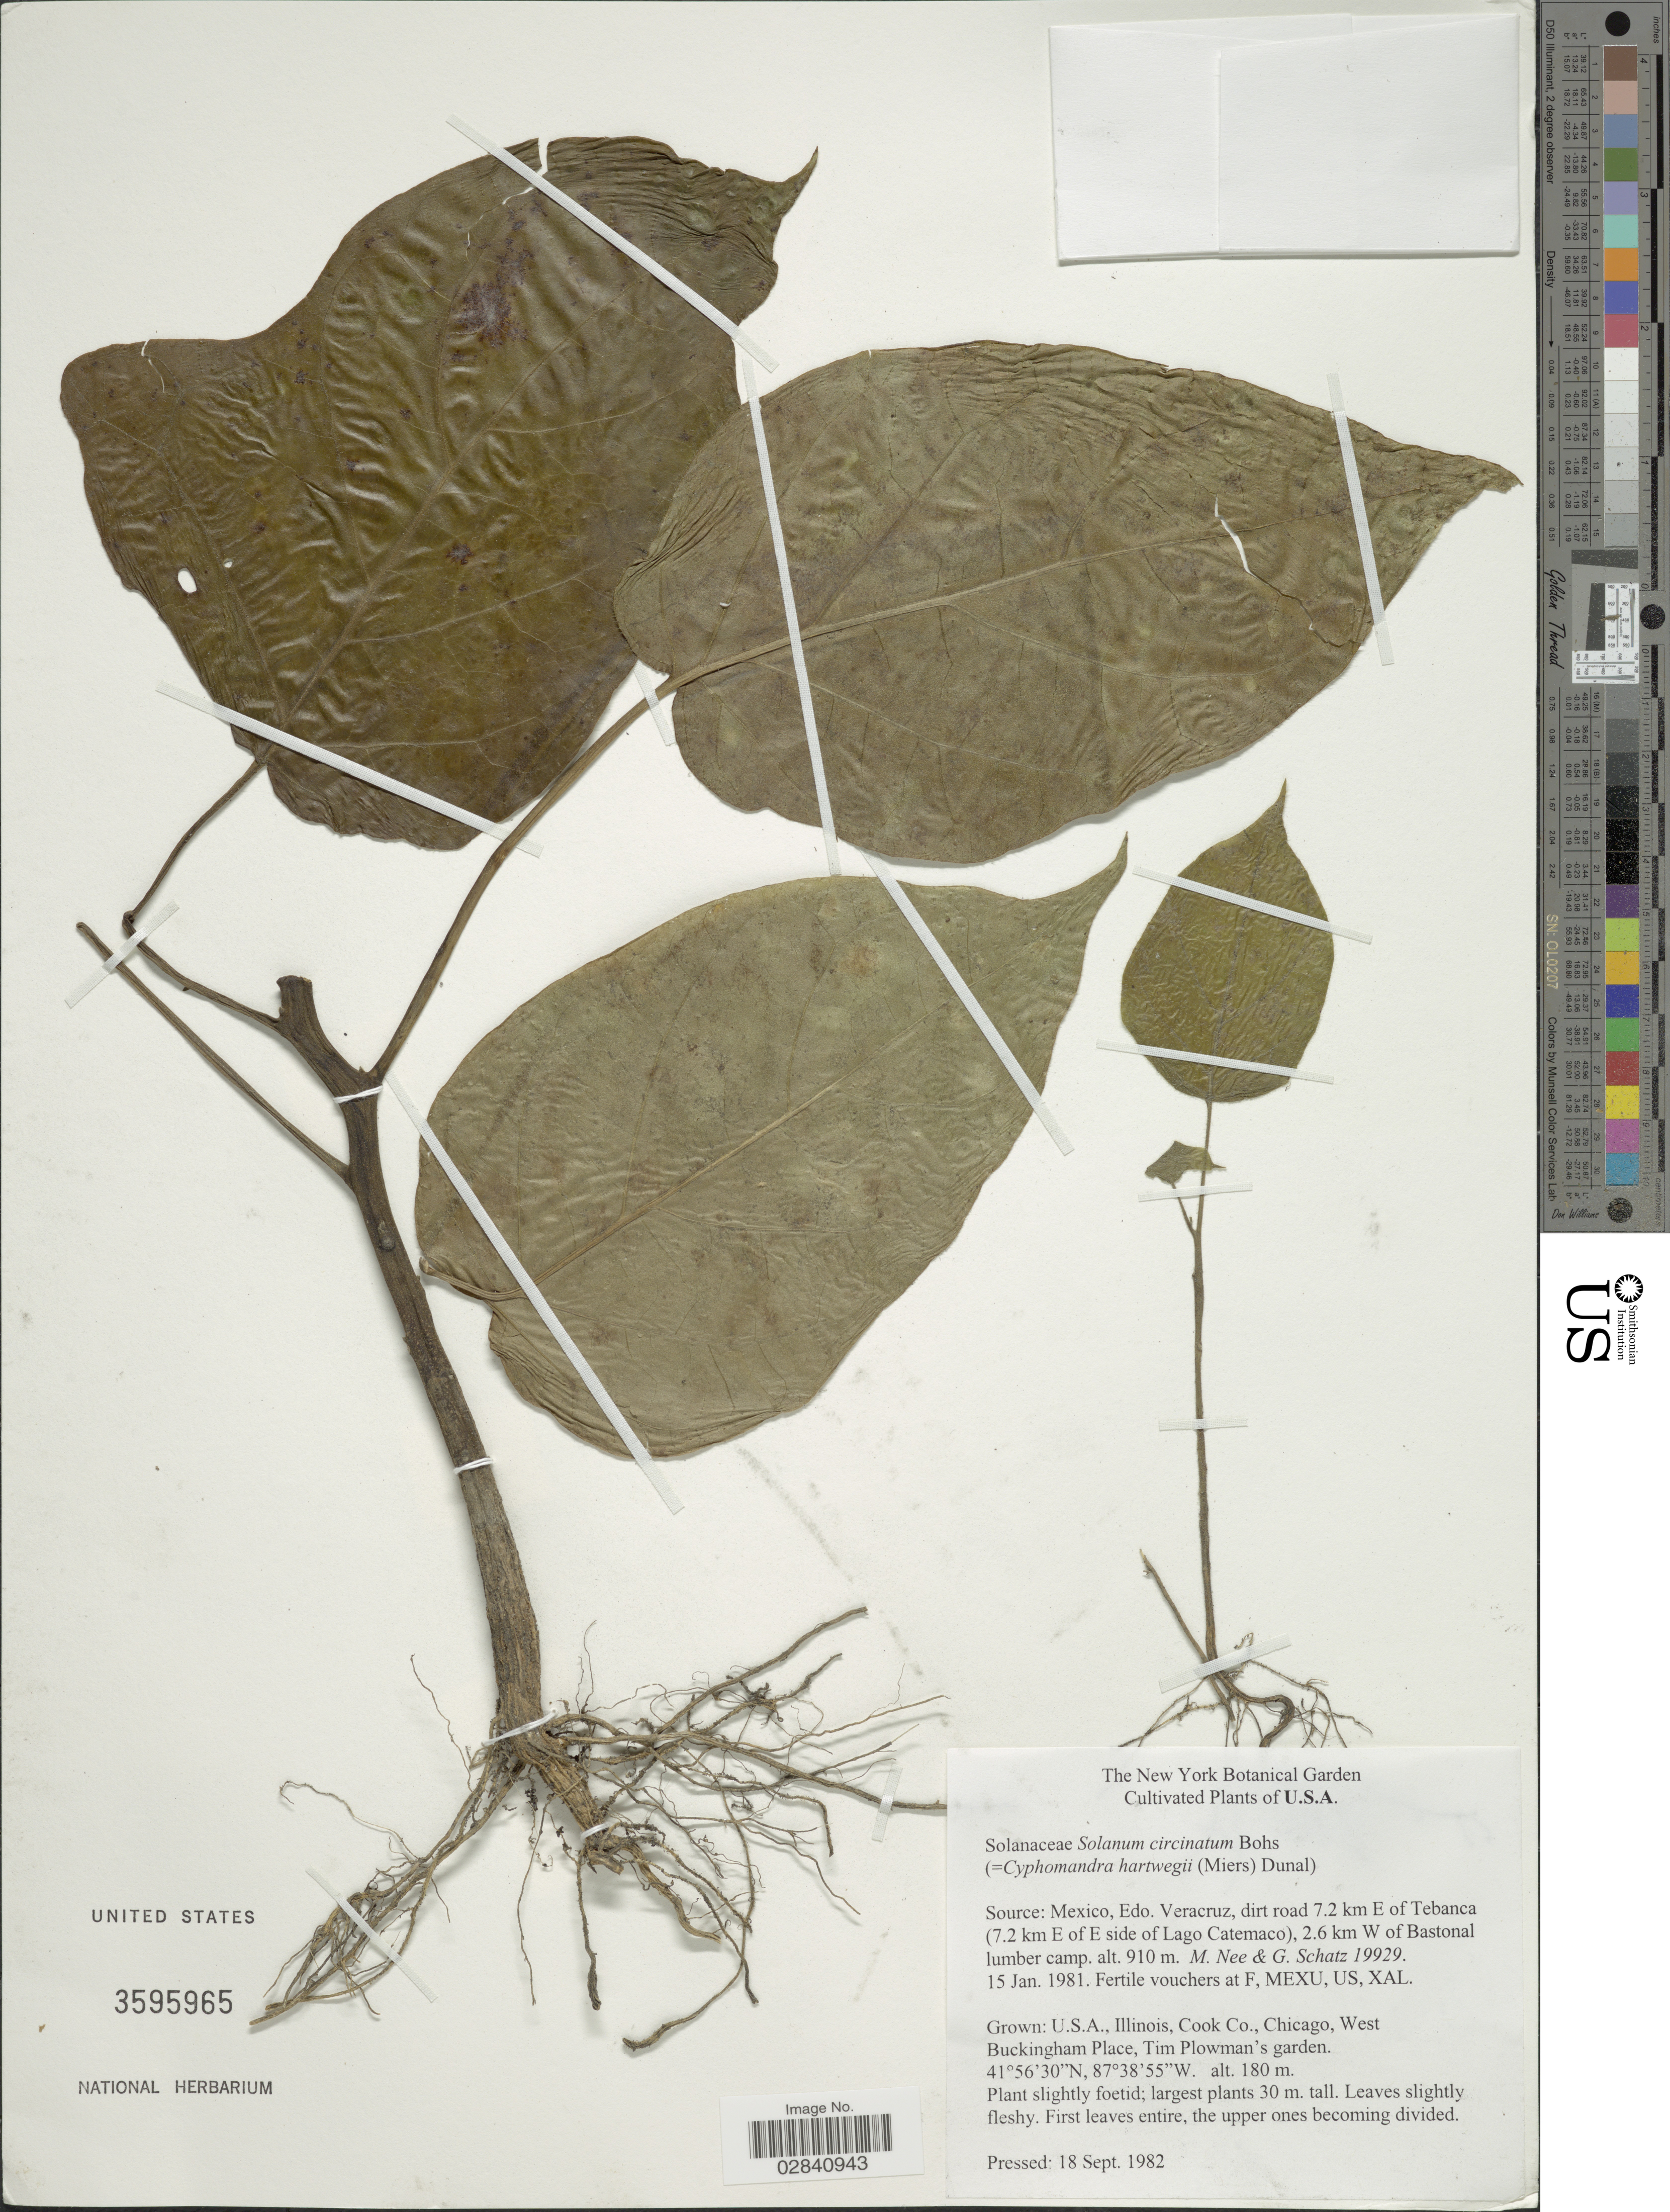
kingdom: Plantae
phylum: Tracheophyta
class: Magnoliopsida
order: Solanales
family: Solanaceae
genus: Cyphomandra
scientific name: Cyphomandra hartwegii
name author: (Miers) Sendtn. ex Walp.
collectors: M. Nee & G. C. Schatz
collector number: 19929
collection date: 1981-01-15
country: United States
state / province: Illinois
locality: Cook Co., Chicago, West Buckingham Place, Tim Plowman's garden.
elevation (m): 180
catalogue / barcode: US 3595965